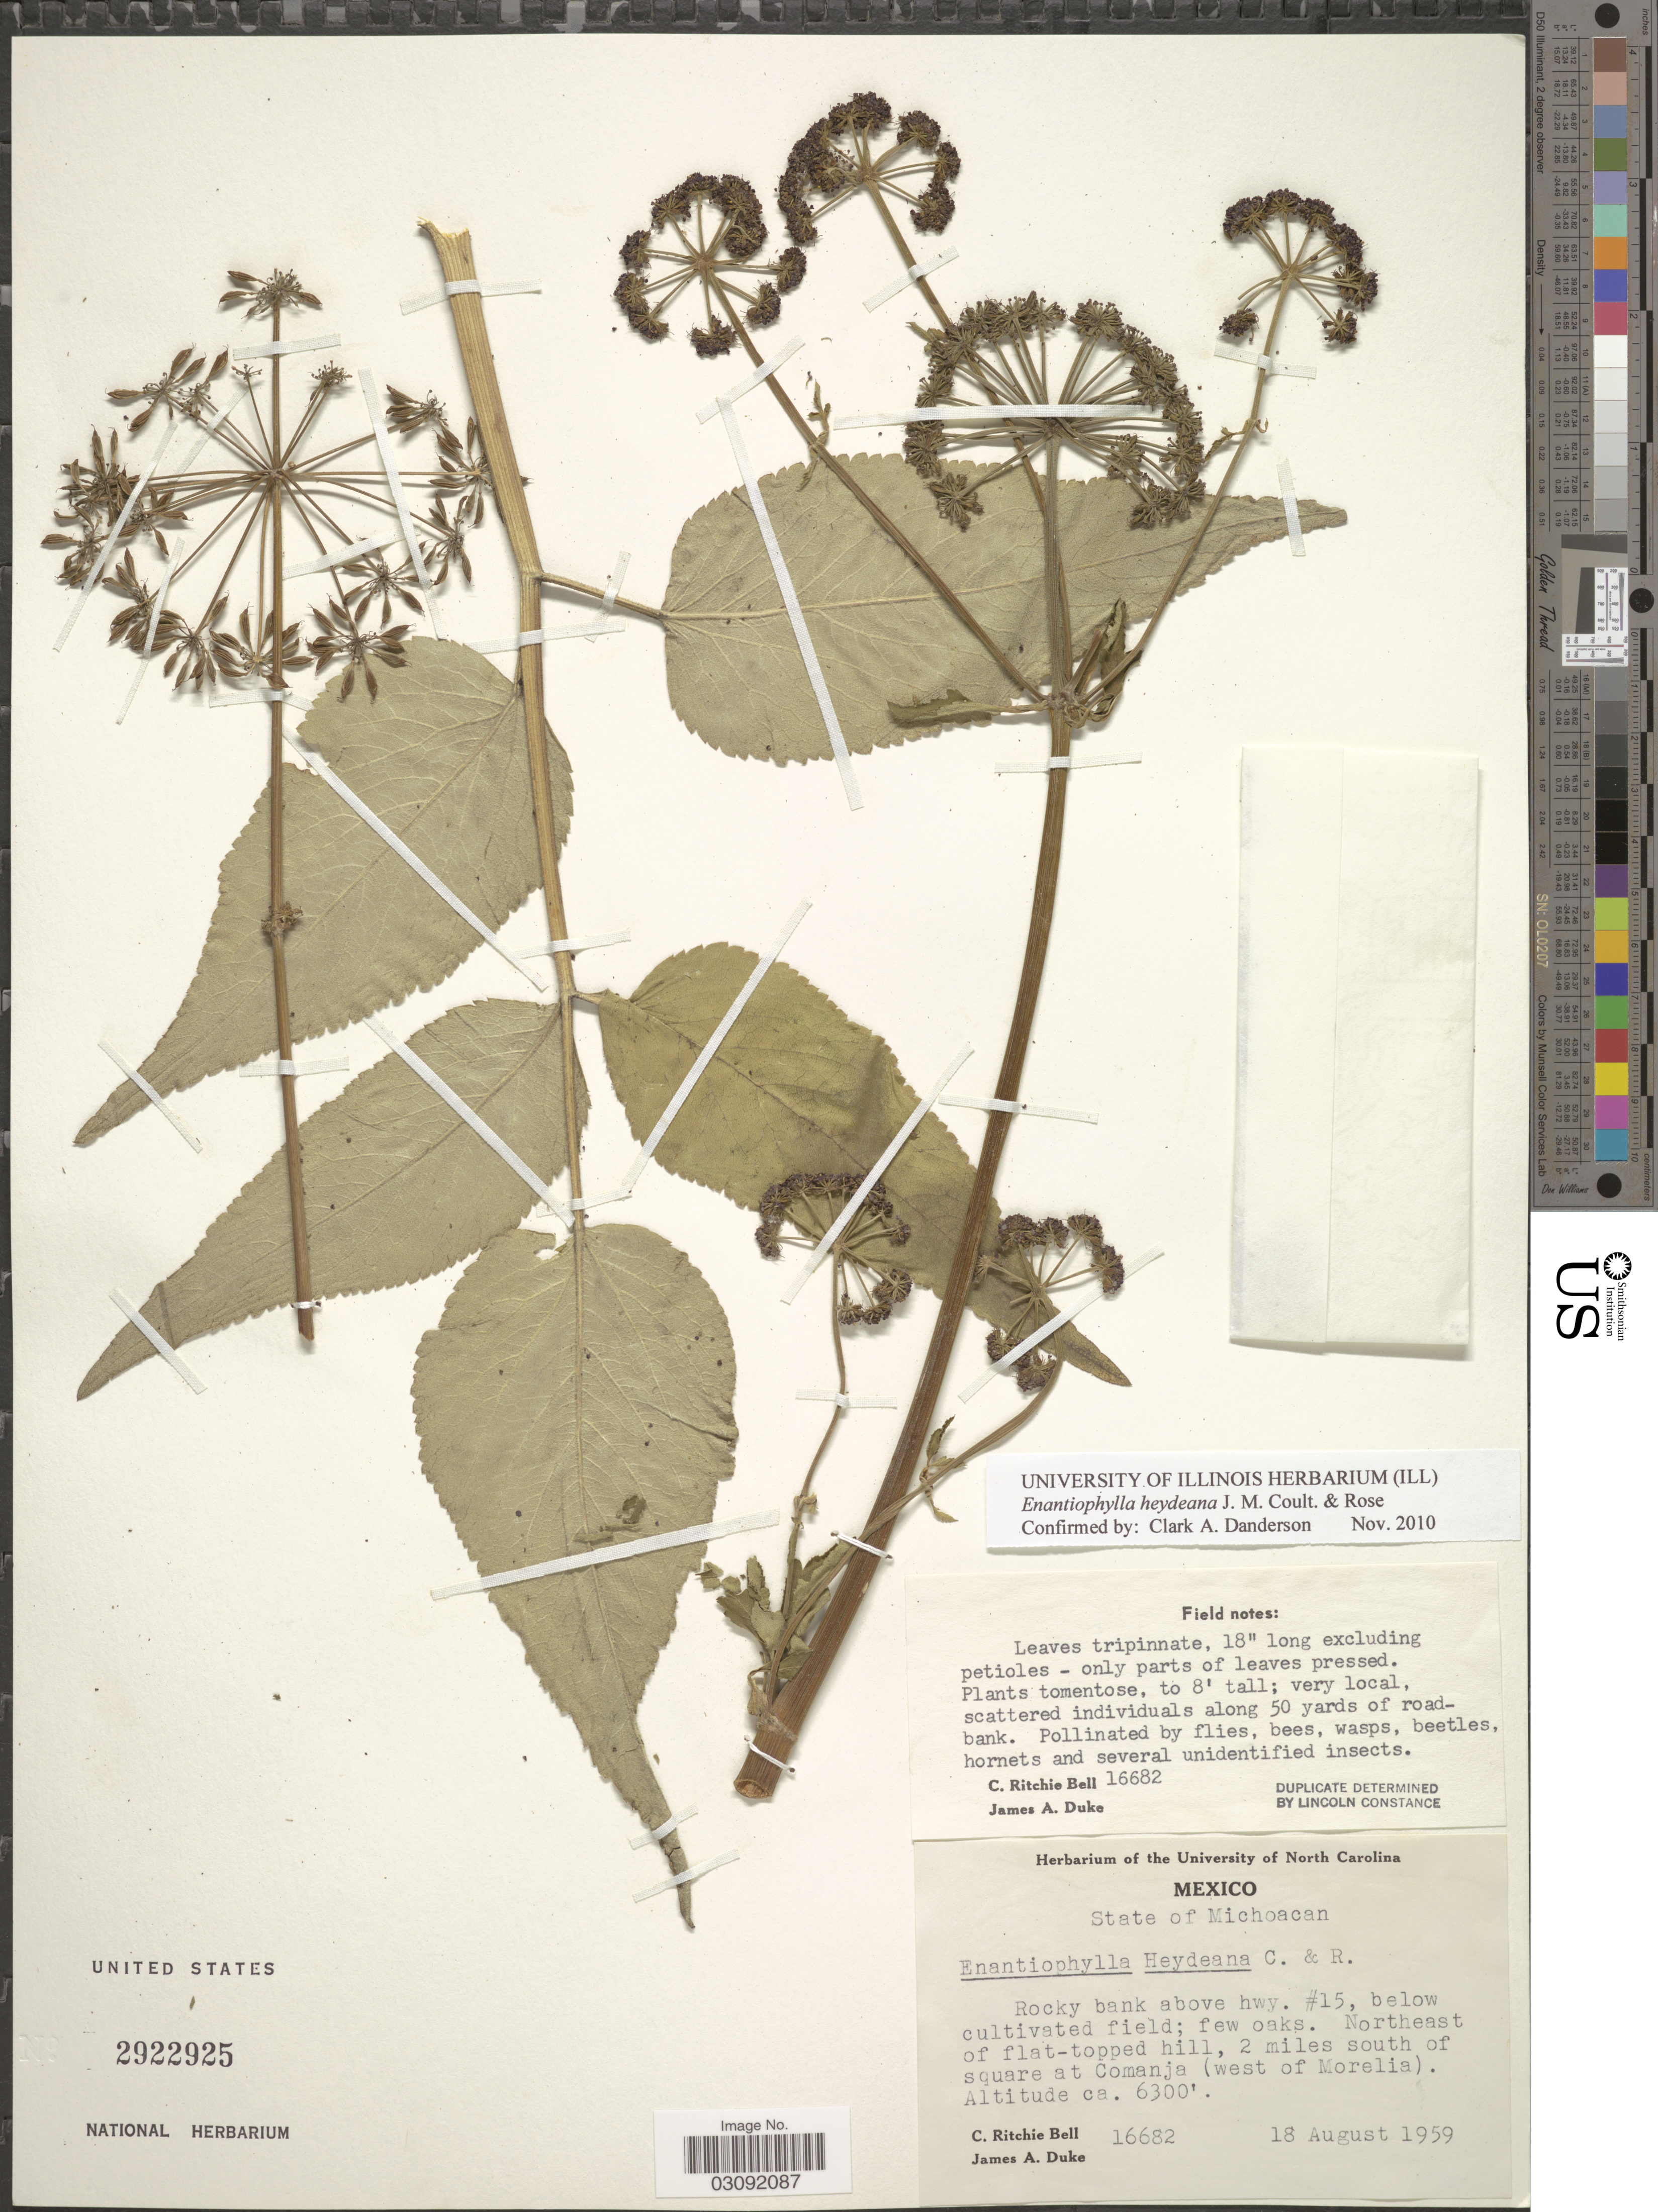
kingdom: Plantae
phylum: Tracheophyta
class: Magnoliopsida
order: Apiales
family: Apiaceae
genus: Enantiophylla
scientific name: Enantiophylla heydeana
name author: J.M. Coult. & Rose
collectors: C. R. Bell & J. A. Duke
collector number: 16682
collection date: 1959-08-18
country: Mexico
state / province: Michoacán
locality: State of Michoacan. Rocky bank above hwy. #15, below cultivated field; few oaks. Northeast of flat-topped hill, 2 miles south of square at Comanja (west of Morelia).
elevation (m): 1920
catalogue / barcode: US 2922925